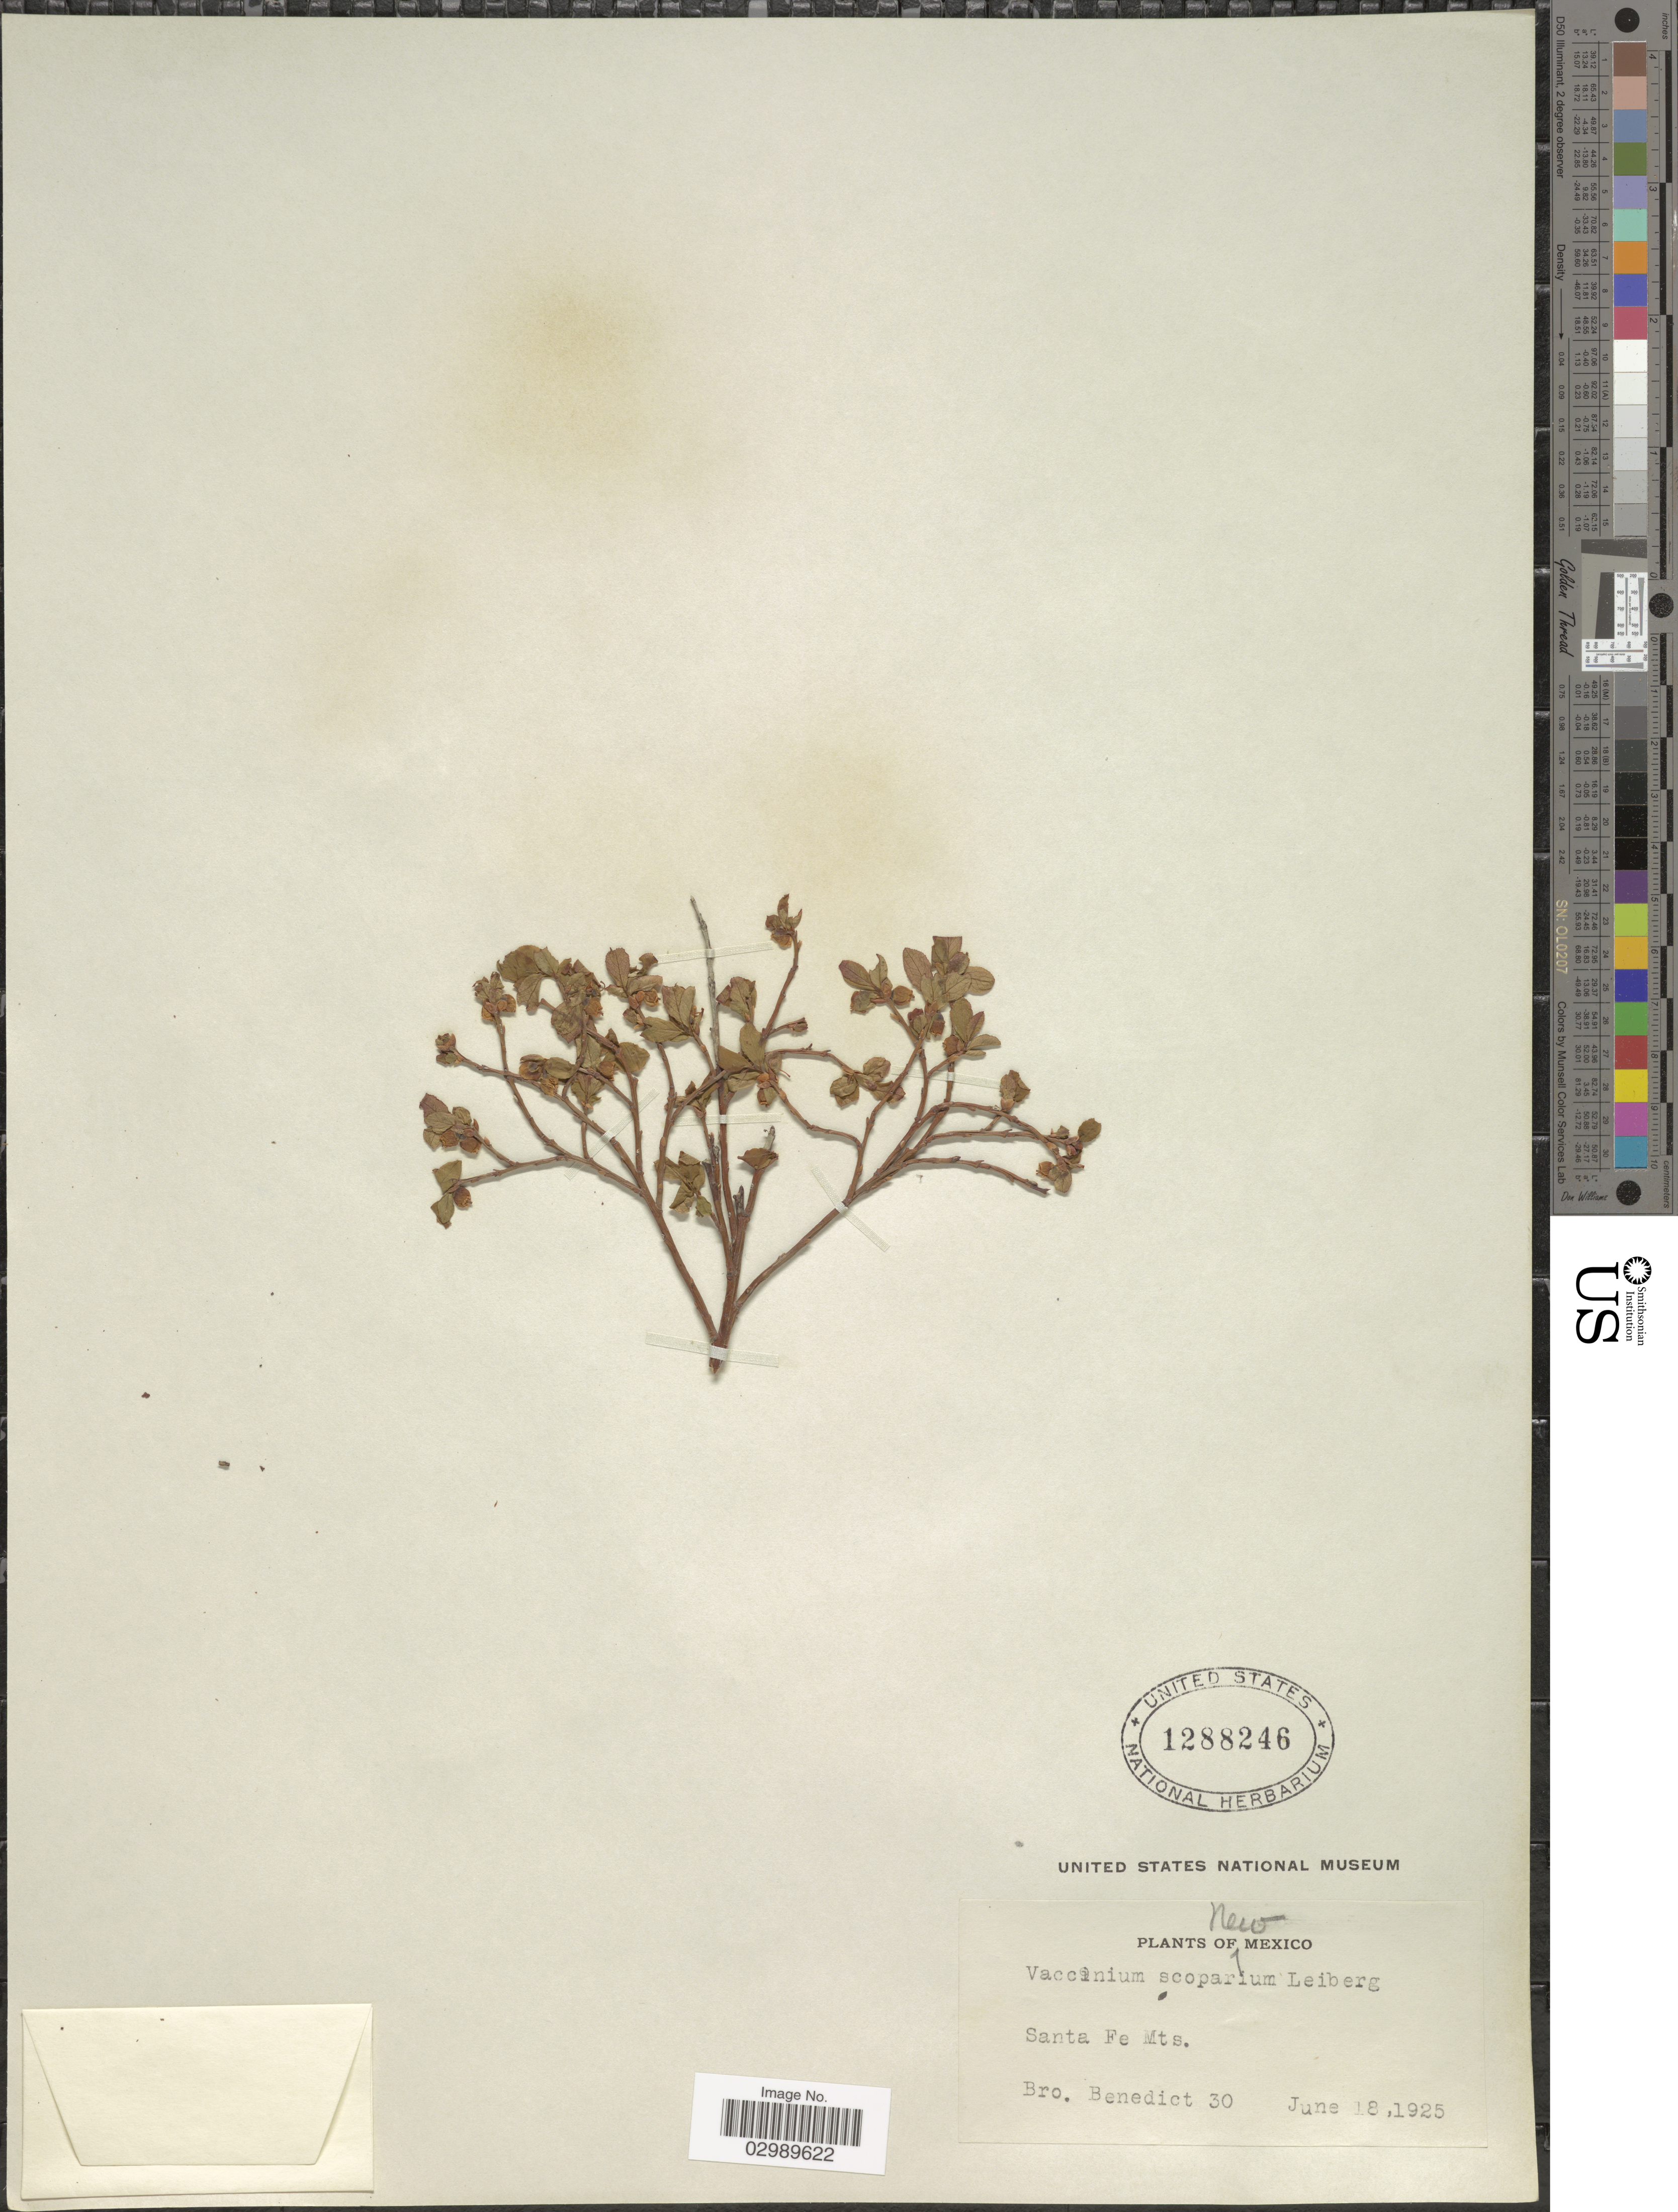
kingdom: Plantae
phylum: Tracheophyta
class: Magnoliopsida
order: Ericales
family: Ericaceae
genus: Vaccinium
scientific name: Vaccinium scoparium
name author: Leiberg ex Coville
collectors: Bro. Benedict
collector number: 30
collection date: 1925-06-18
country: United States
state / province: New Mexico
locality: Santa Fe Mts.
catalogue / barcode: US 1288246